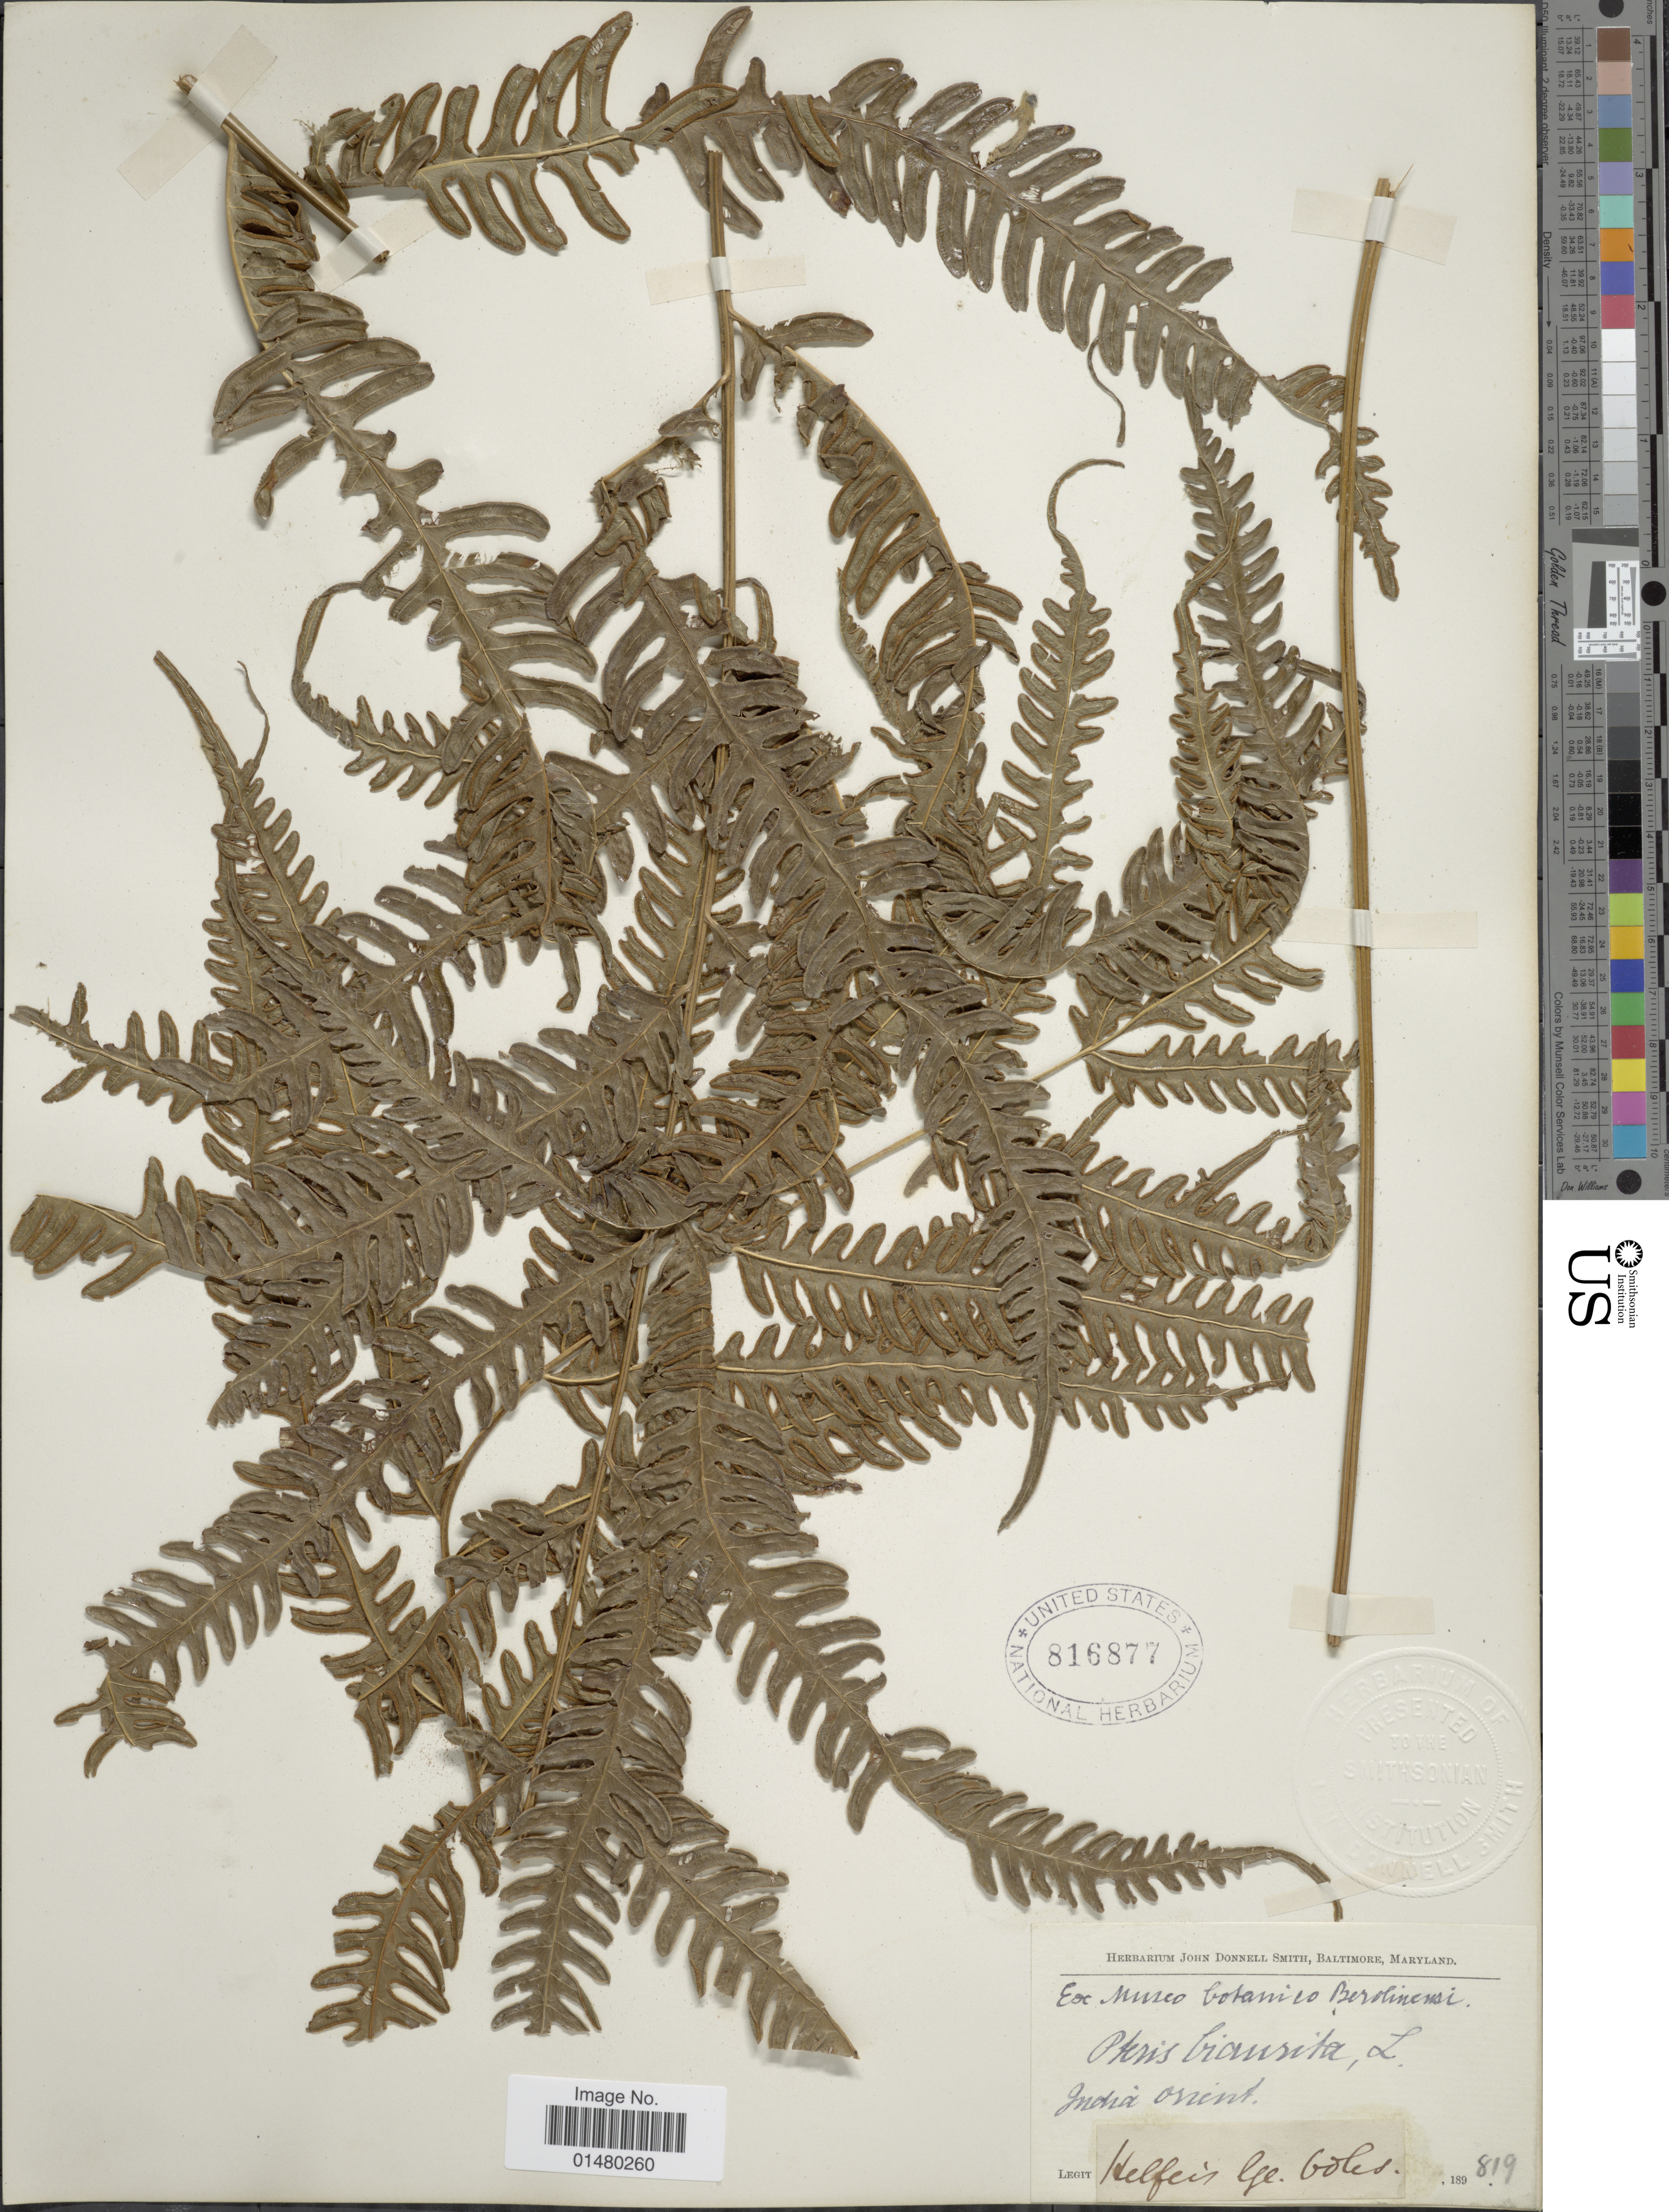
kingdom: Plantae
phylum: Tracheophyta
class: Polypodiopsida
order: Polypodiales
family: Pteridaceae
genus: Pteris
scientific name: Pteris biaurita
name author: L.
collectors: H. Coles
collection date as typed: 189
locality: India Orient [South and Southeast Asia]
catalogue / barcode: US 816877